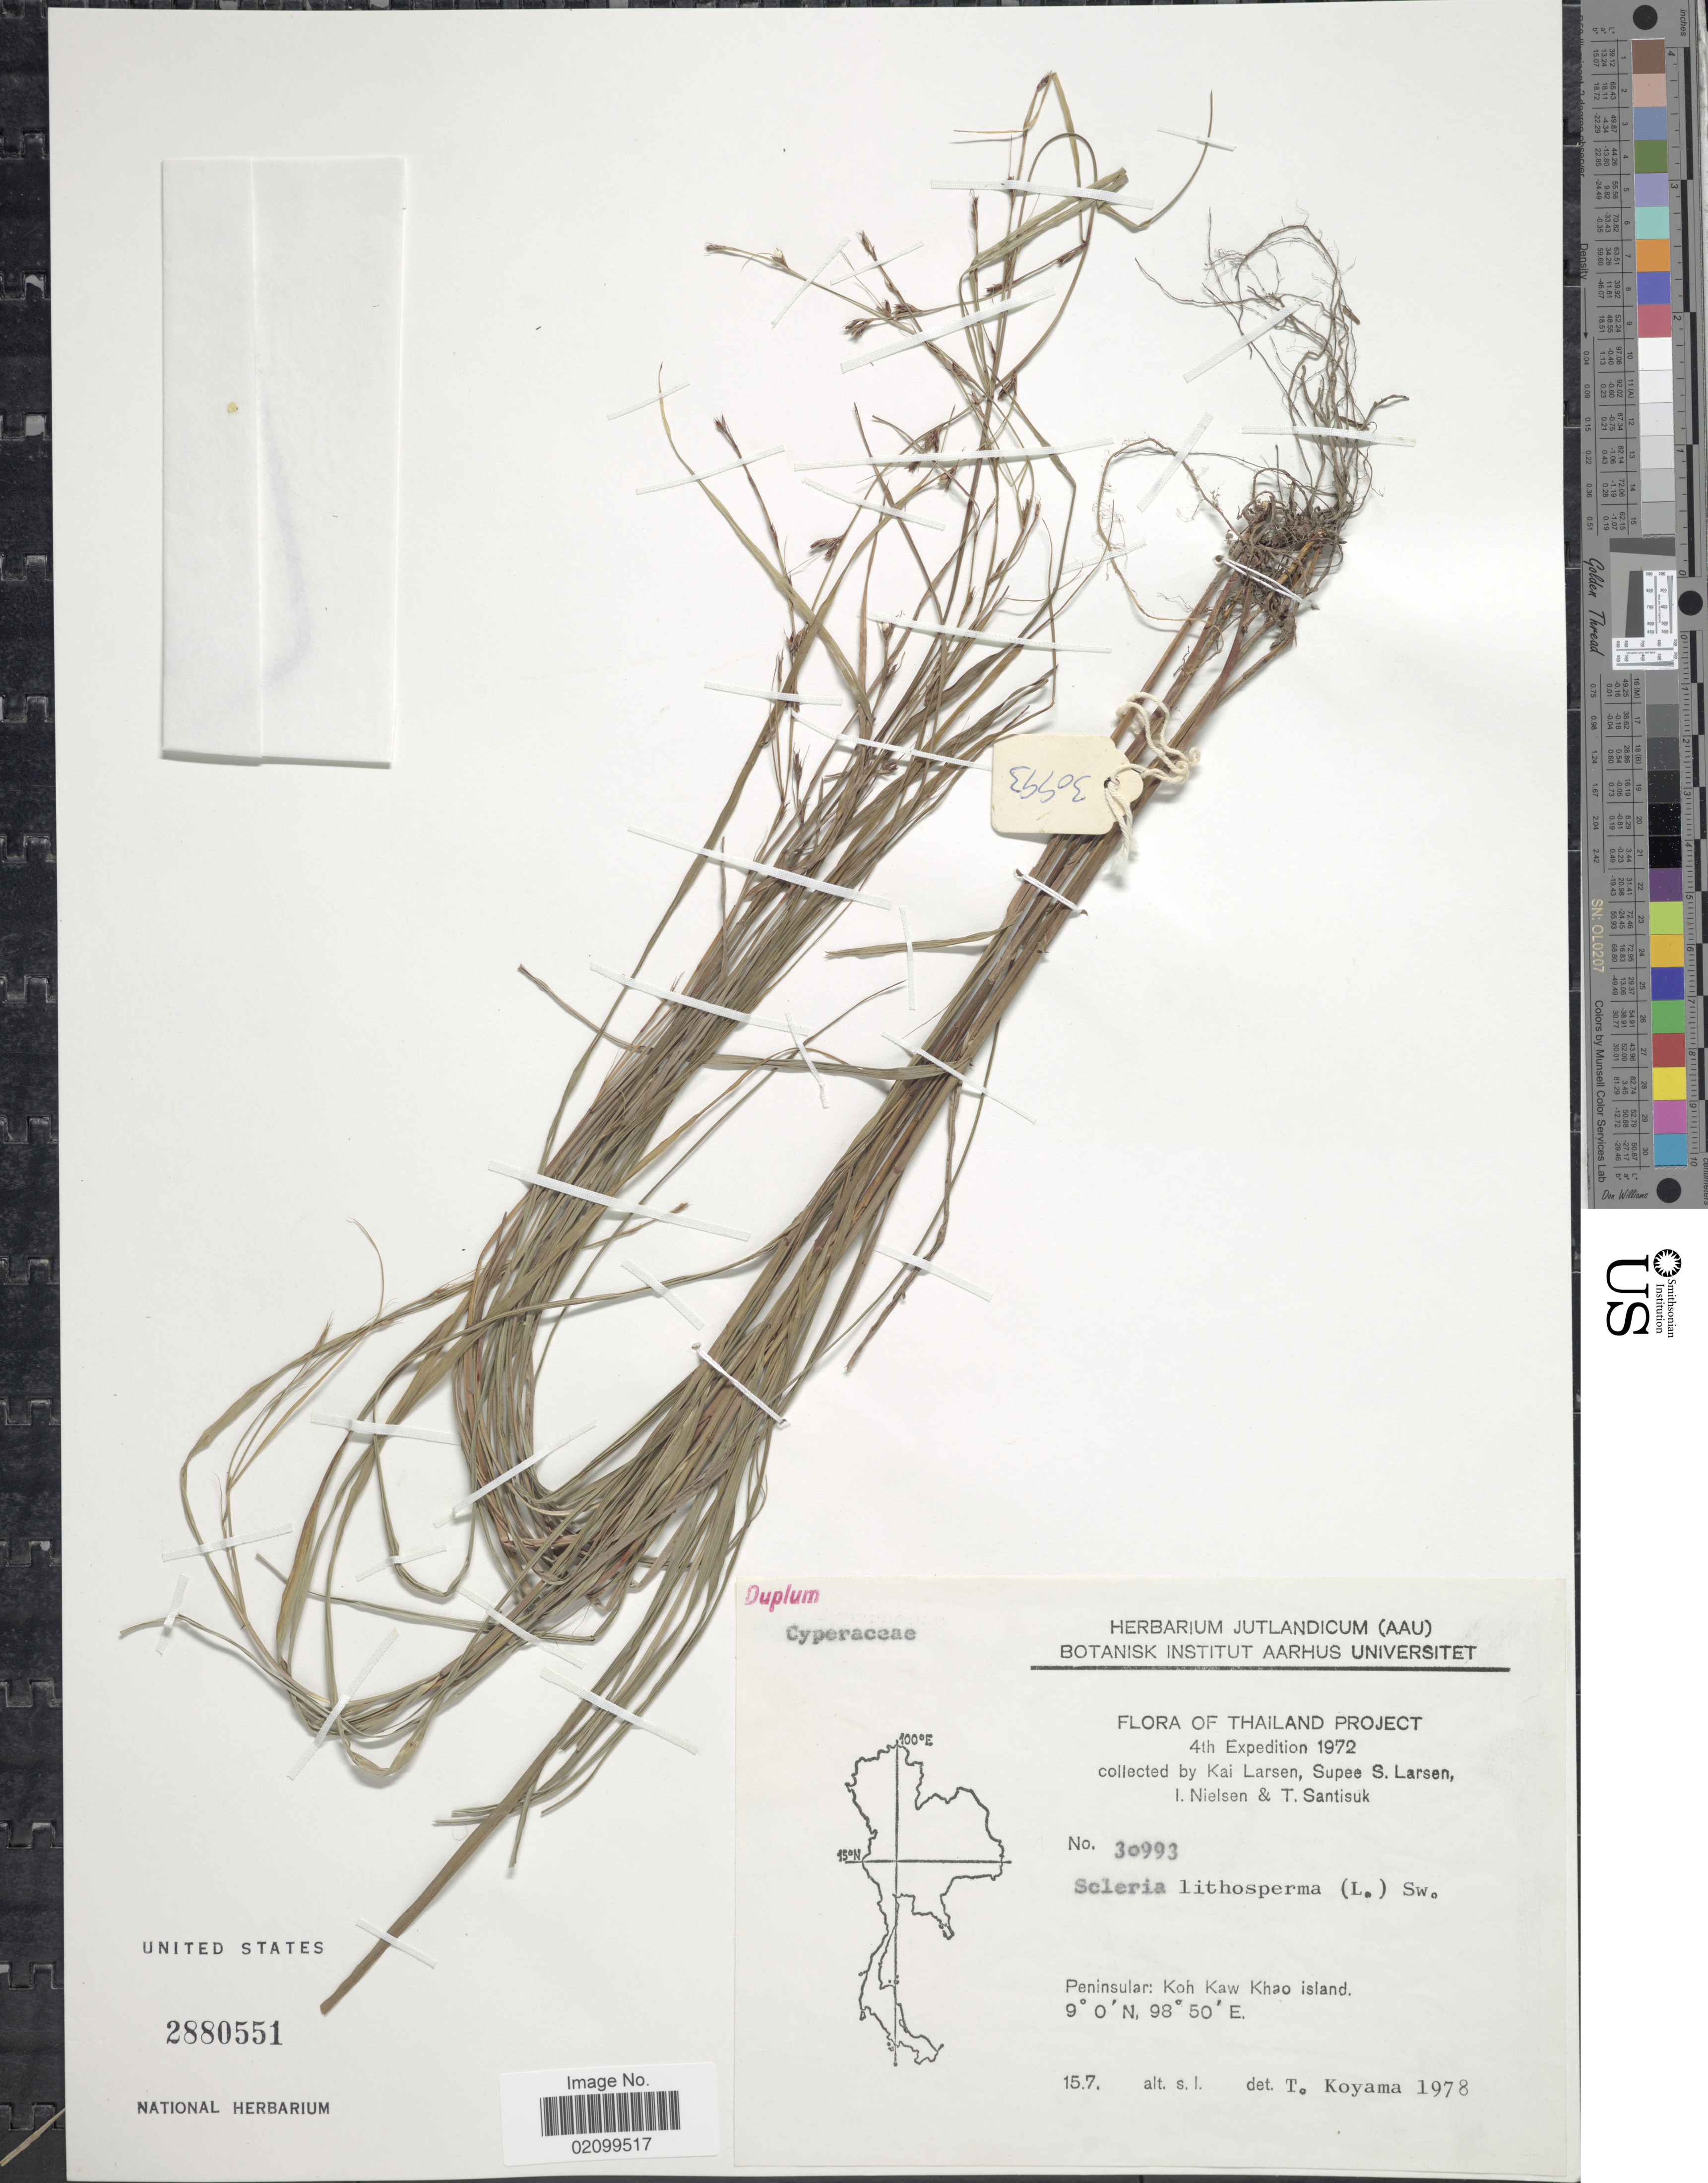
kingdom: Plantae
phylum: Tracheophyta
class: Liliopsida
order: Poales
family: Cyperaceae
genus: Scleria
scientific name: Scleria lithosperma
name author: (L.) Sw.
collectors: K. Larsen, S. Larsen, I. Nielsen & T. Santisuk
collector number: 30993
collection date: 1972-07-15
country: Taiwan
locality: Peninsular: Koh Kaw Khao island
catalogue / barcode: US 2880551